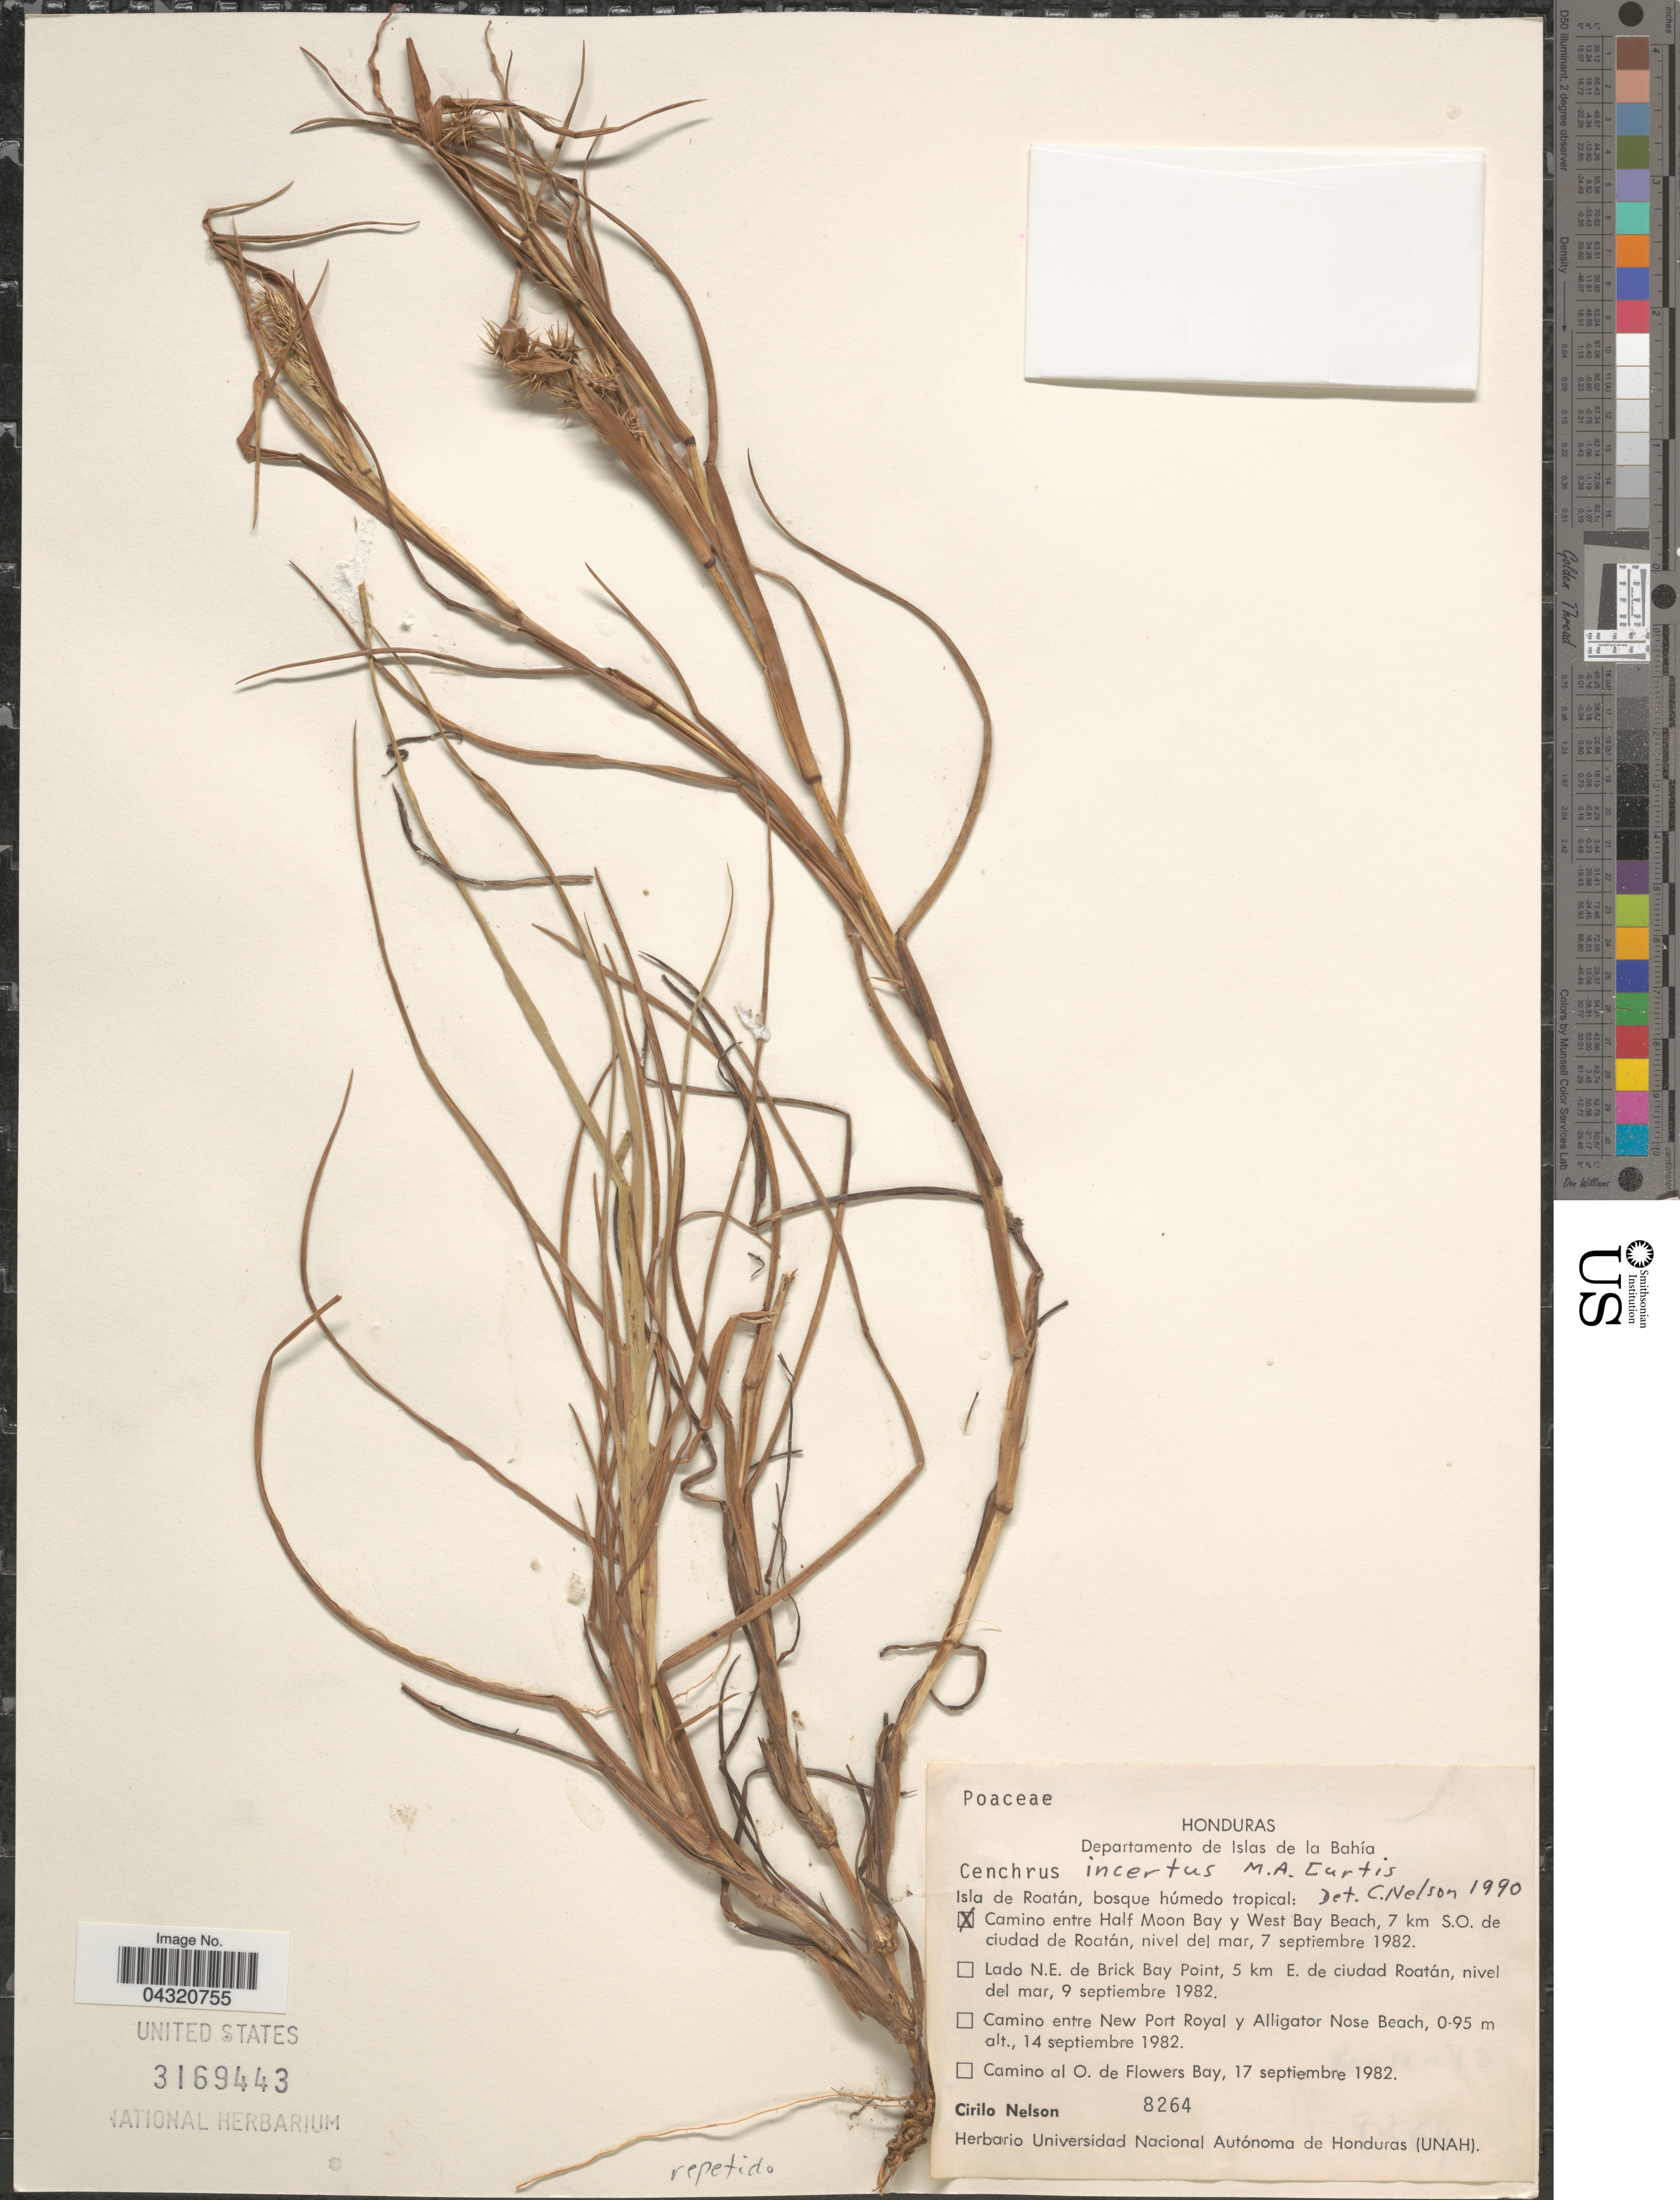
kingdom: Plantae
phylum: Tracheophyta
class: Liliopsida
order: Poales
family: Poaceae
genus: Cenchrus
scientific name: Cenchrus spinifex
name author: Cav.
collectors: C. Nelson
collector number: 8264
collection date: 1982-09-07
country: Honduras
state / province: Islas de la Bahía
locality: Departamento de Islas de la Bahía. Camino entre Half Moon Bay y West Bay Beach, 7 km. S.O. de ciudad de Roatán.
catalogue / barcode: US 3169443